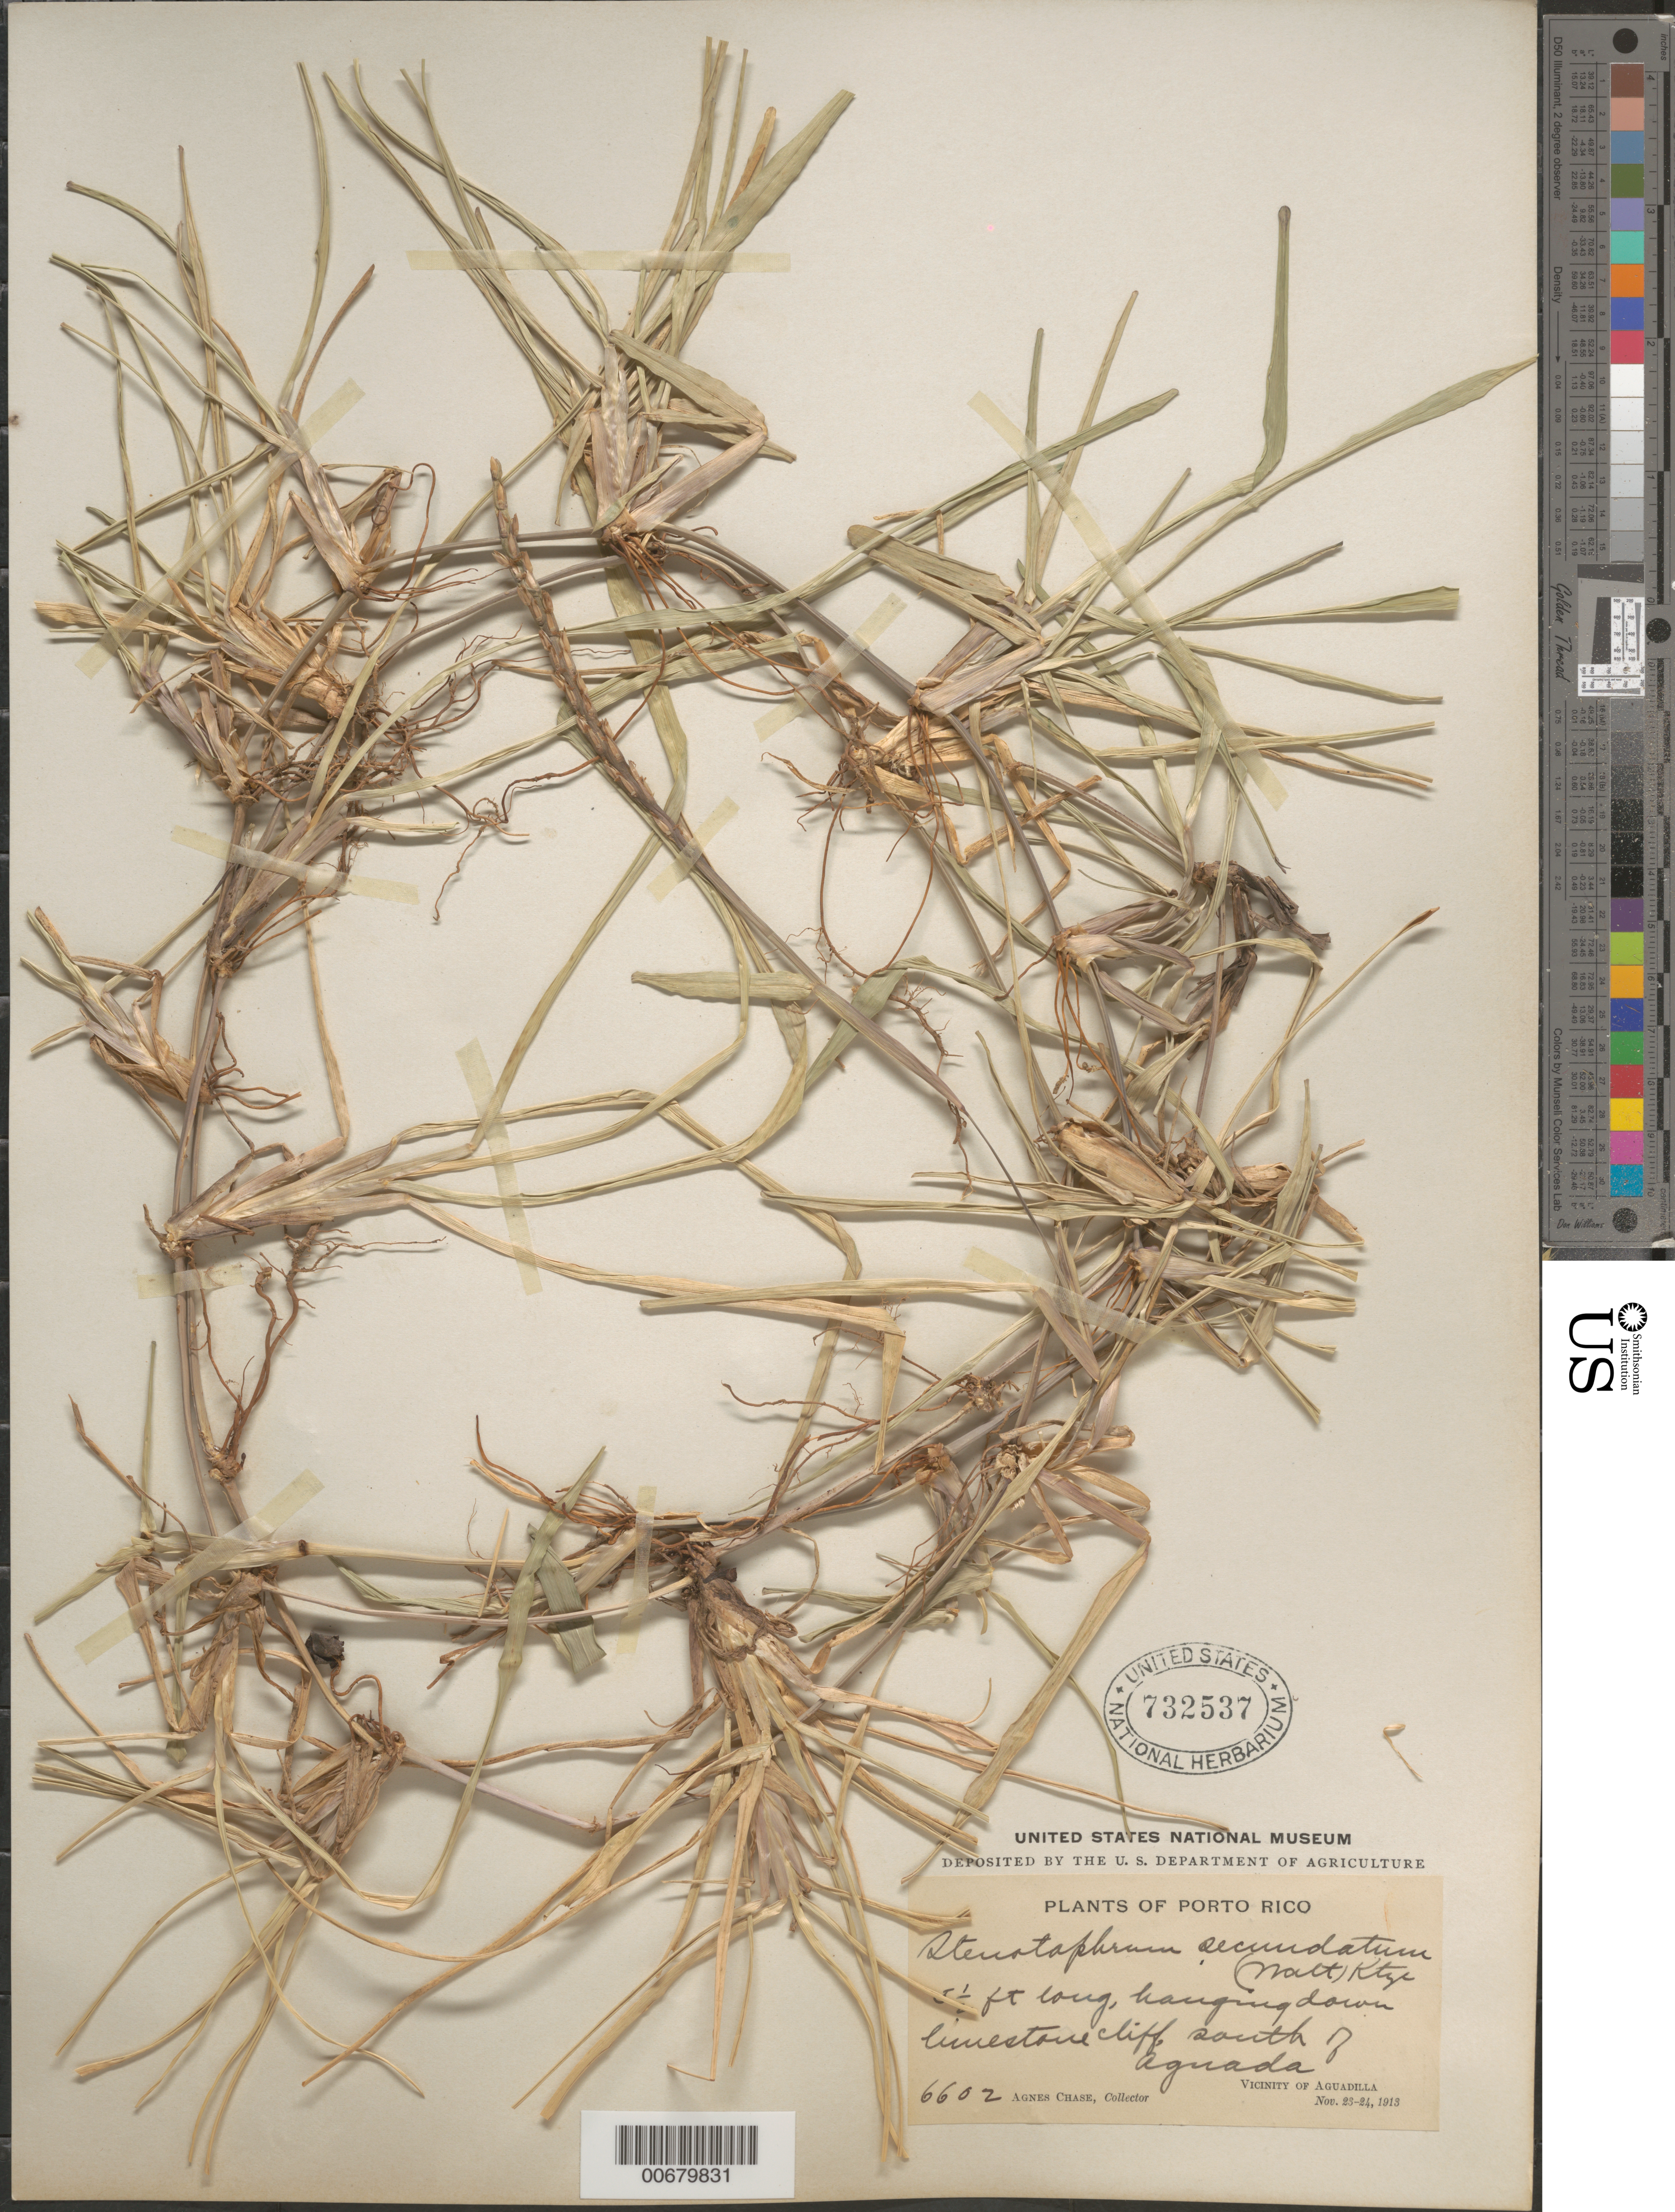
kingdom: Plantae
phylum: Tracheophyta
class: Liliopsida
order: Poales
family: Poaceae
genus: Stenotaphrum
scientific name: Stenotaphrum secundatum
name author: (Walter) Kuntze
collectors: A. Chase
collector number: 6602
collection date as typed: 23 Nov 1913 to 24 Nov 1913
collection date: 1913-11-23/1913-11-24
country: Puerto Rico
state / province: Aguadilla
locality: Aguadilla, vic of; S of Aguada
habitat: Limestone cliff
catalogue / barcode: US 732537